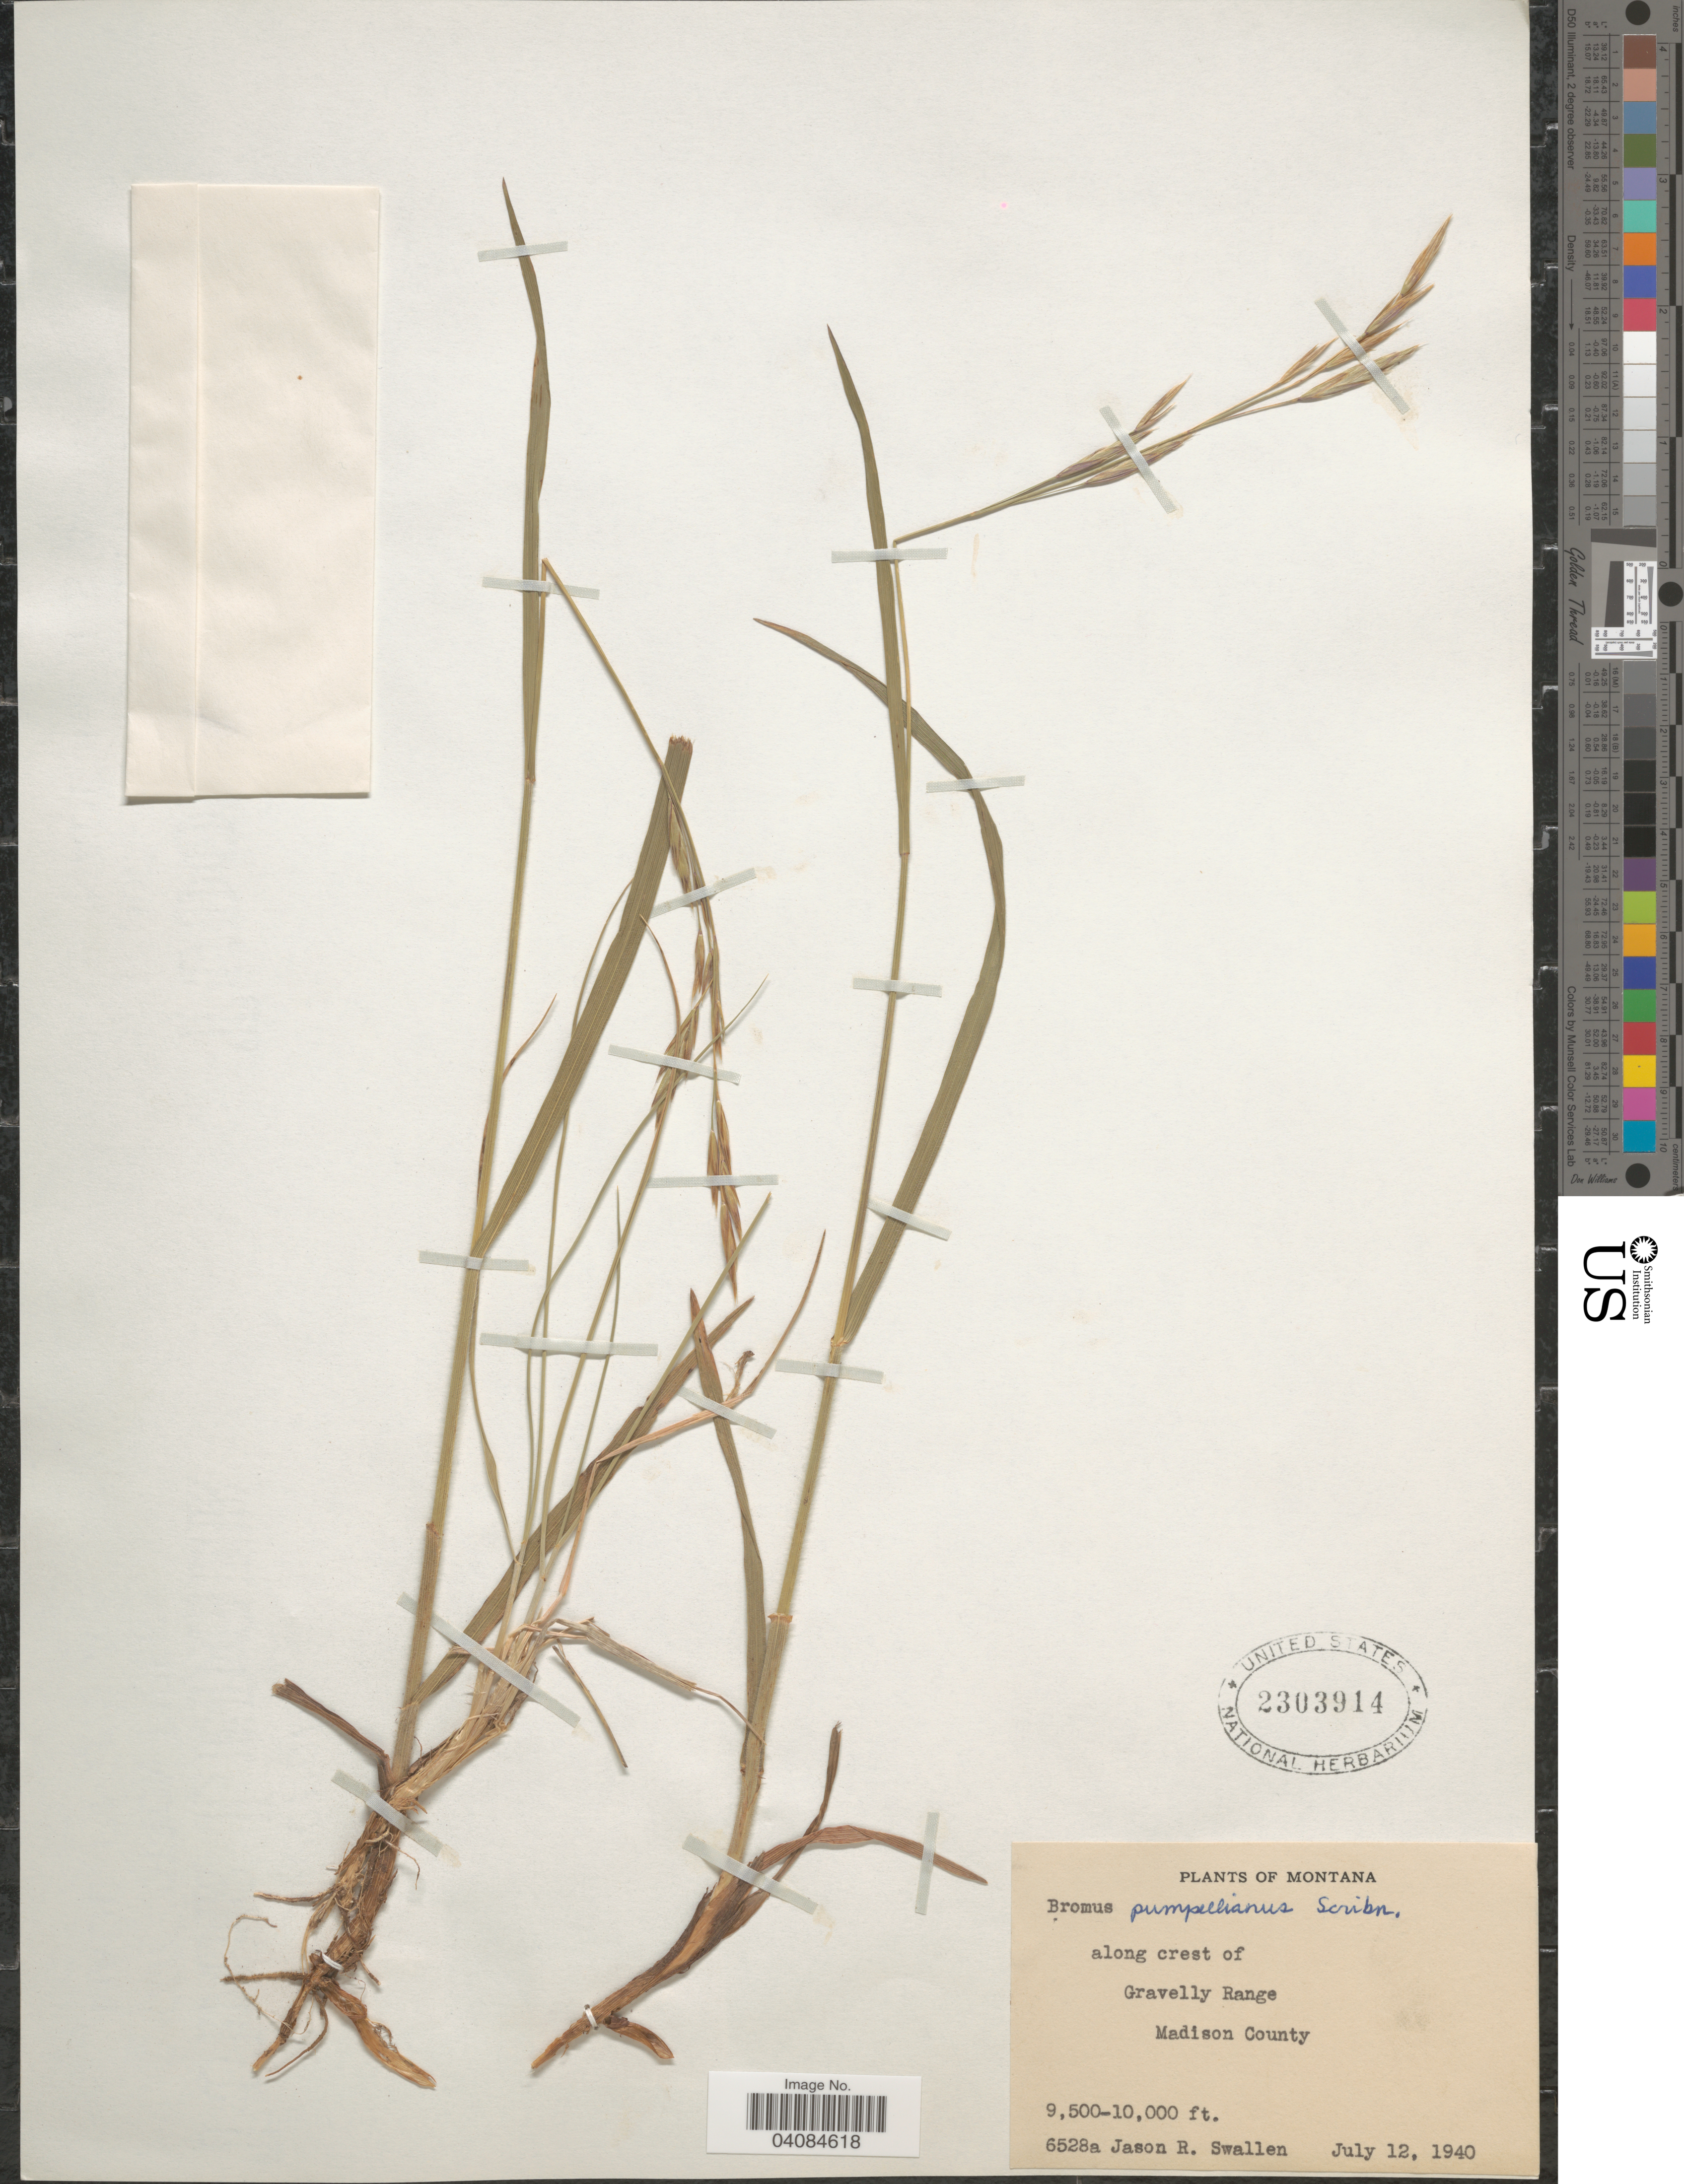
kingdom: Plantae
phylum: Tracheophyta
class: Liliopsida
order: Poales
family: Poaceae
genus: Bromus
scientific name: Bromus pumpellianus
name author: Scribn.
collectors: J. R. Swallen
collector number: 6528a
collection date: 1940-07-12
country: United States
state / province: Montana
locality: Along crest of Gravelly Range. Madison County.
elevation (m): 2896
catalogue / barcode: US 2303914